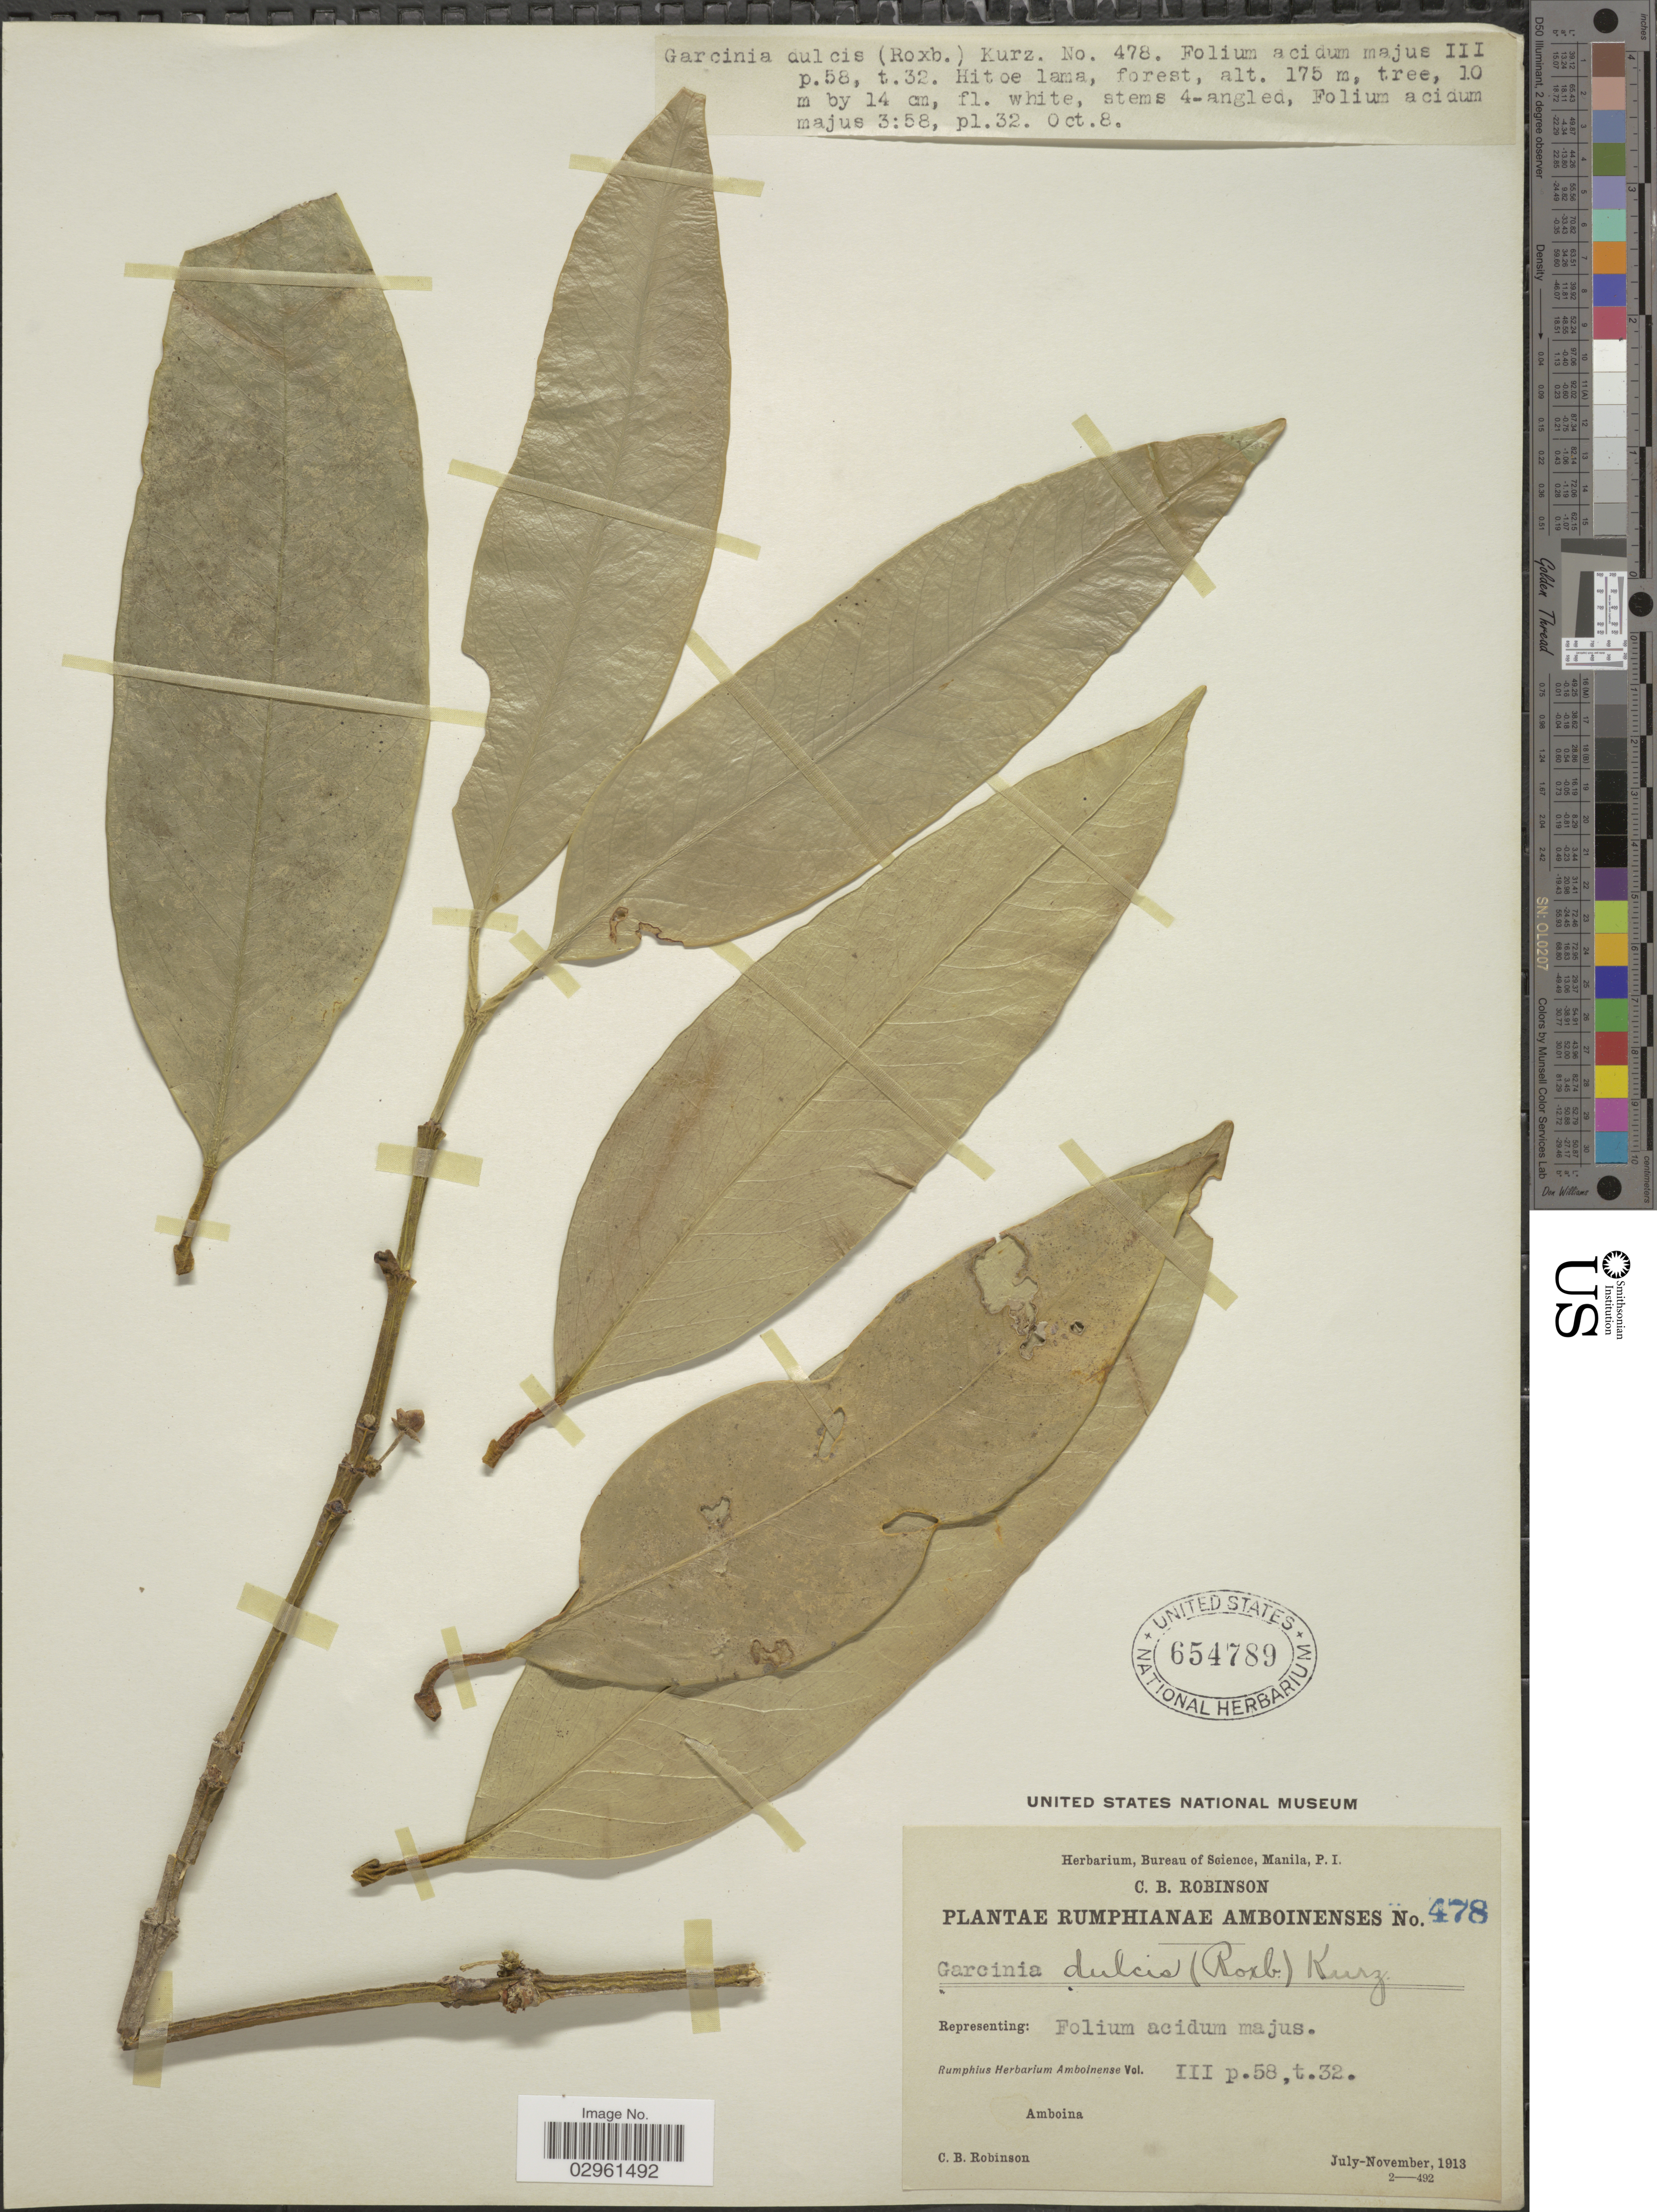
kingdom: Plantae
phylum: Tracheophyta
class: Magnoliopsida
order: Malpighiales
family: Clusiaceae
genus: Garcinia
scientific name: Garcinia dulcis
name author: (Roxb.) Kurz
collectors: C. Robinson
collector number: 478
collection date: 1913-07/1913-11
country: Indonesia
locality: Amboina.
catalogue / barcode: US 654789